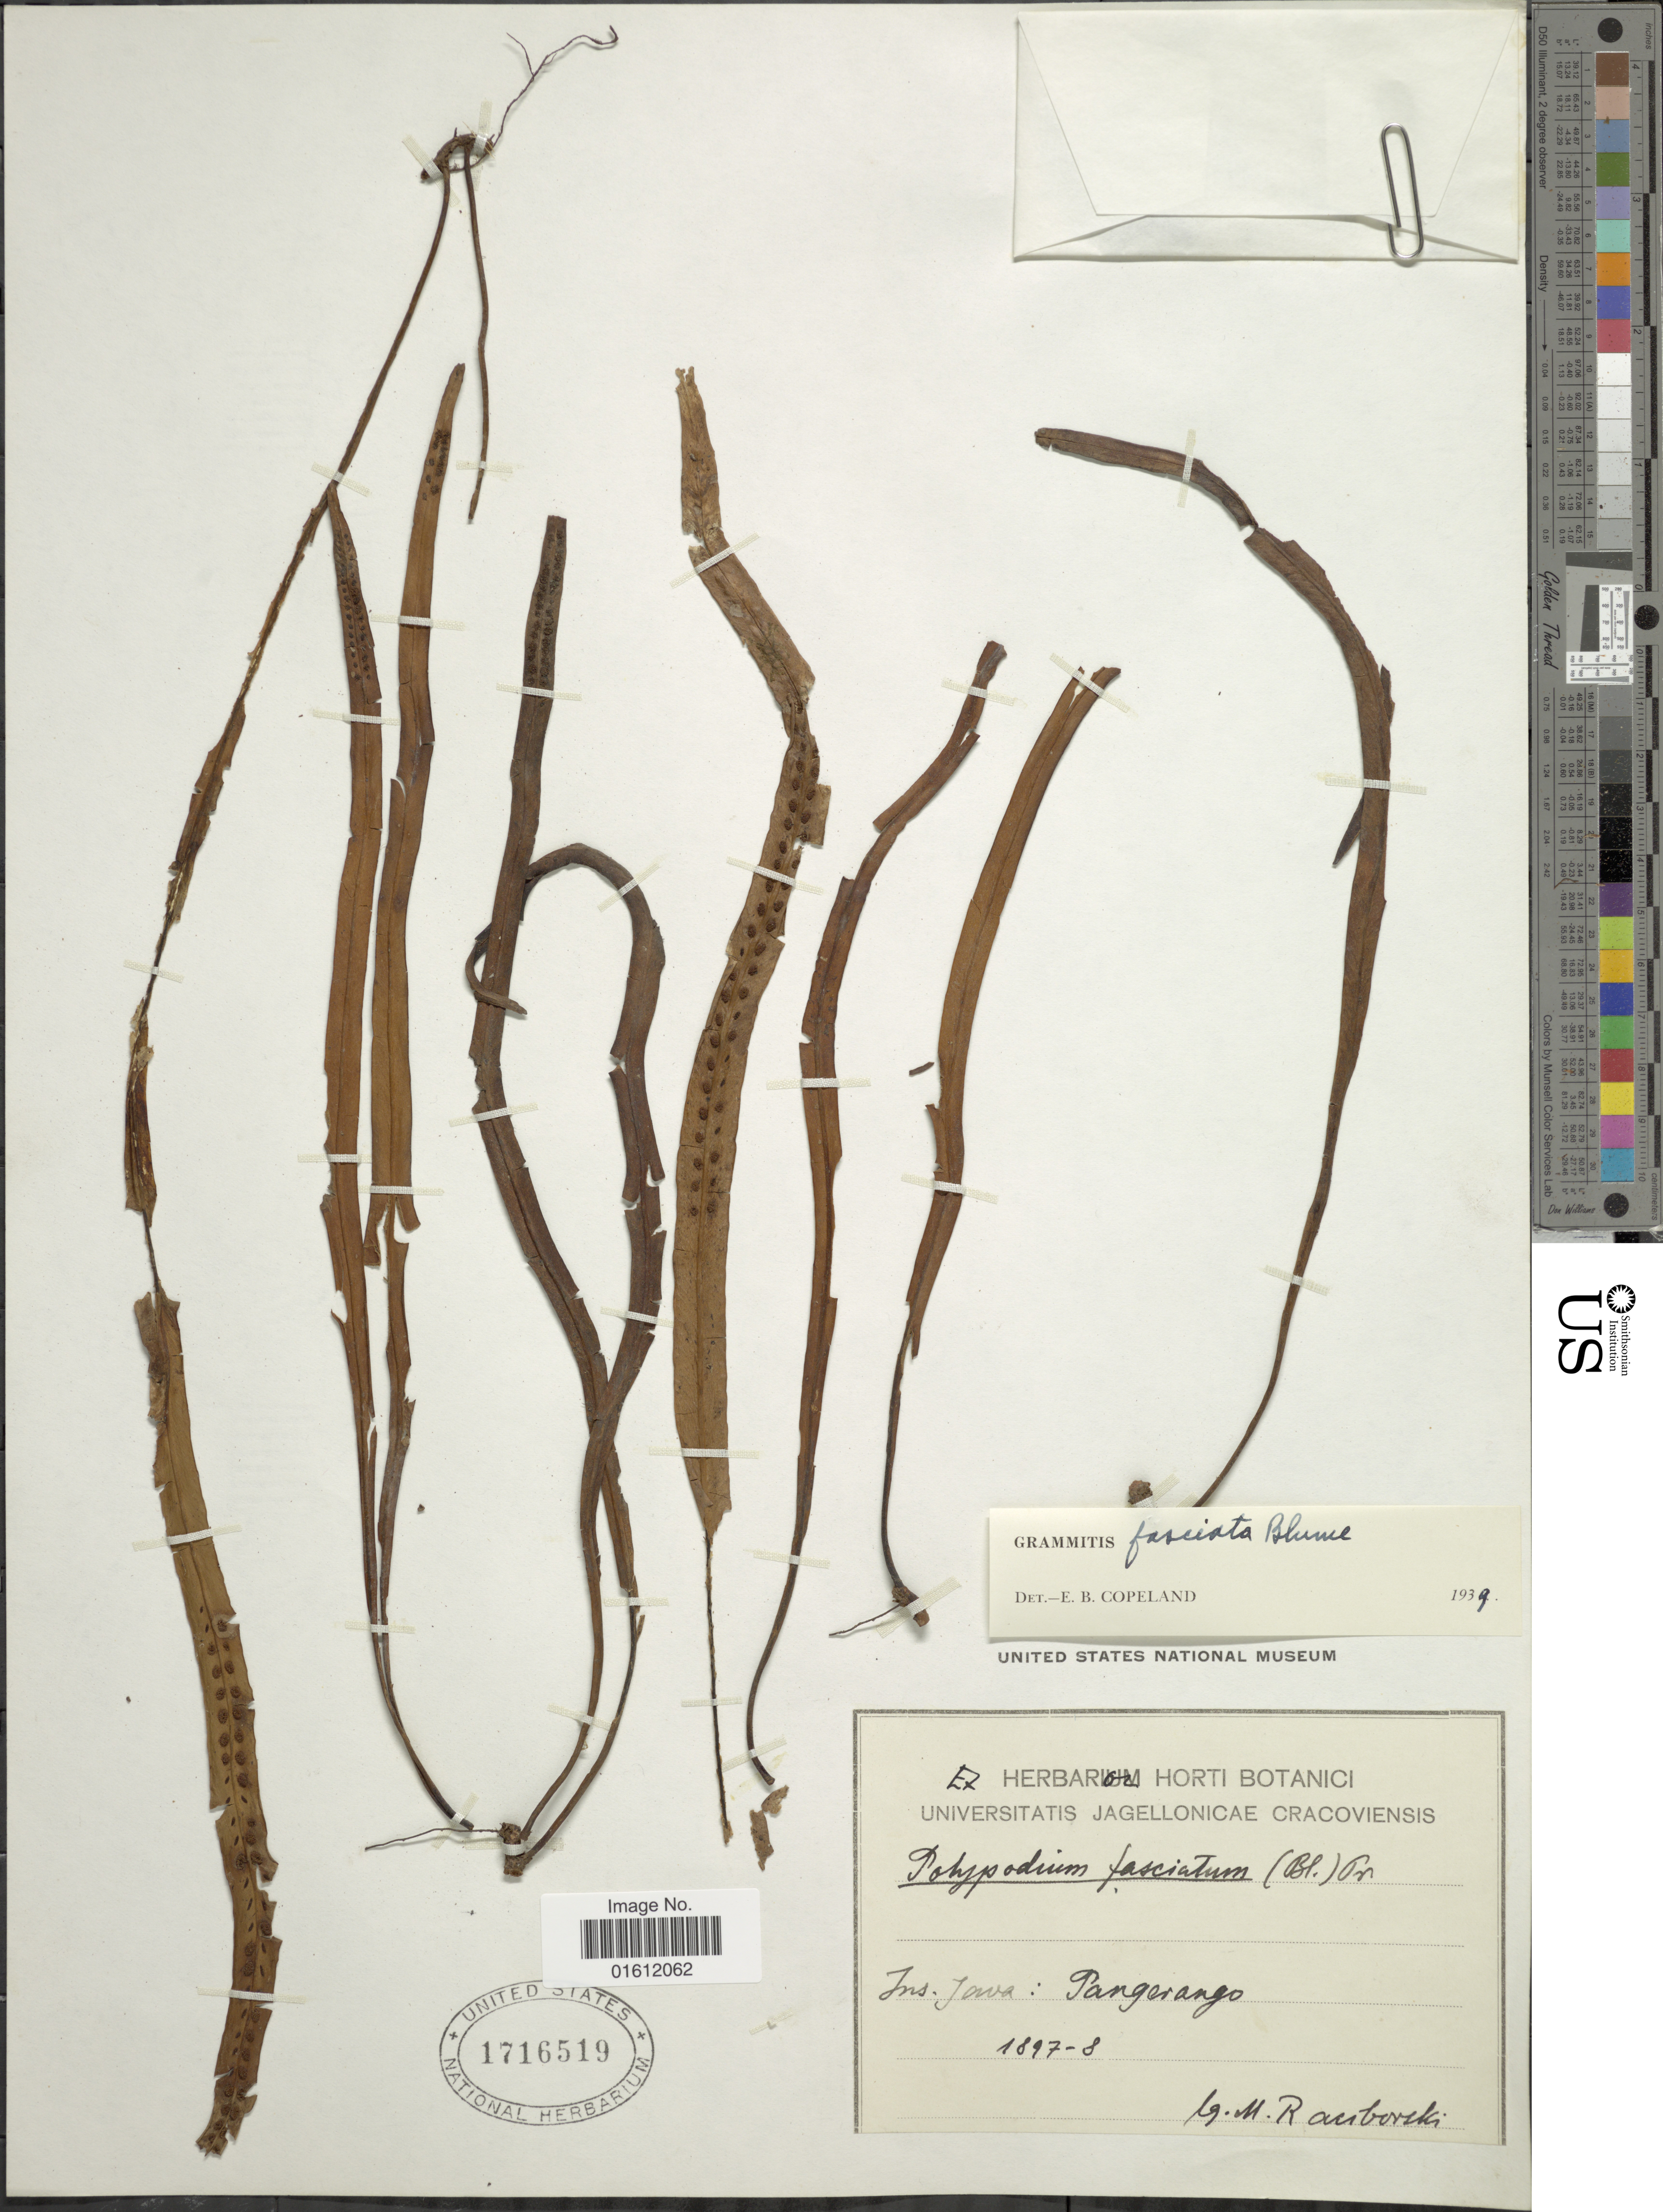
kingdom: Plantae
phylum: Tracheophyta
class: Polypodiopsida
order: Polypodiales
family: Polypodiaceae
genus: Oreogrammitis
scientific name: Oreogrammitis fasciata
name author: (Blume) Parris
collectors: M. Raciborski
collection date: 1897/1898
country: Indonesia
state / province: Java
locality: Ins. Java: Pangerango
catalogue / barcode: US 1716519